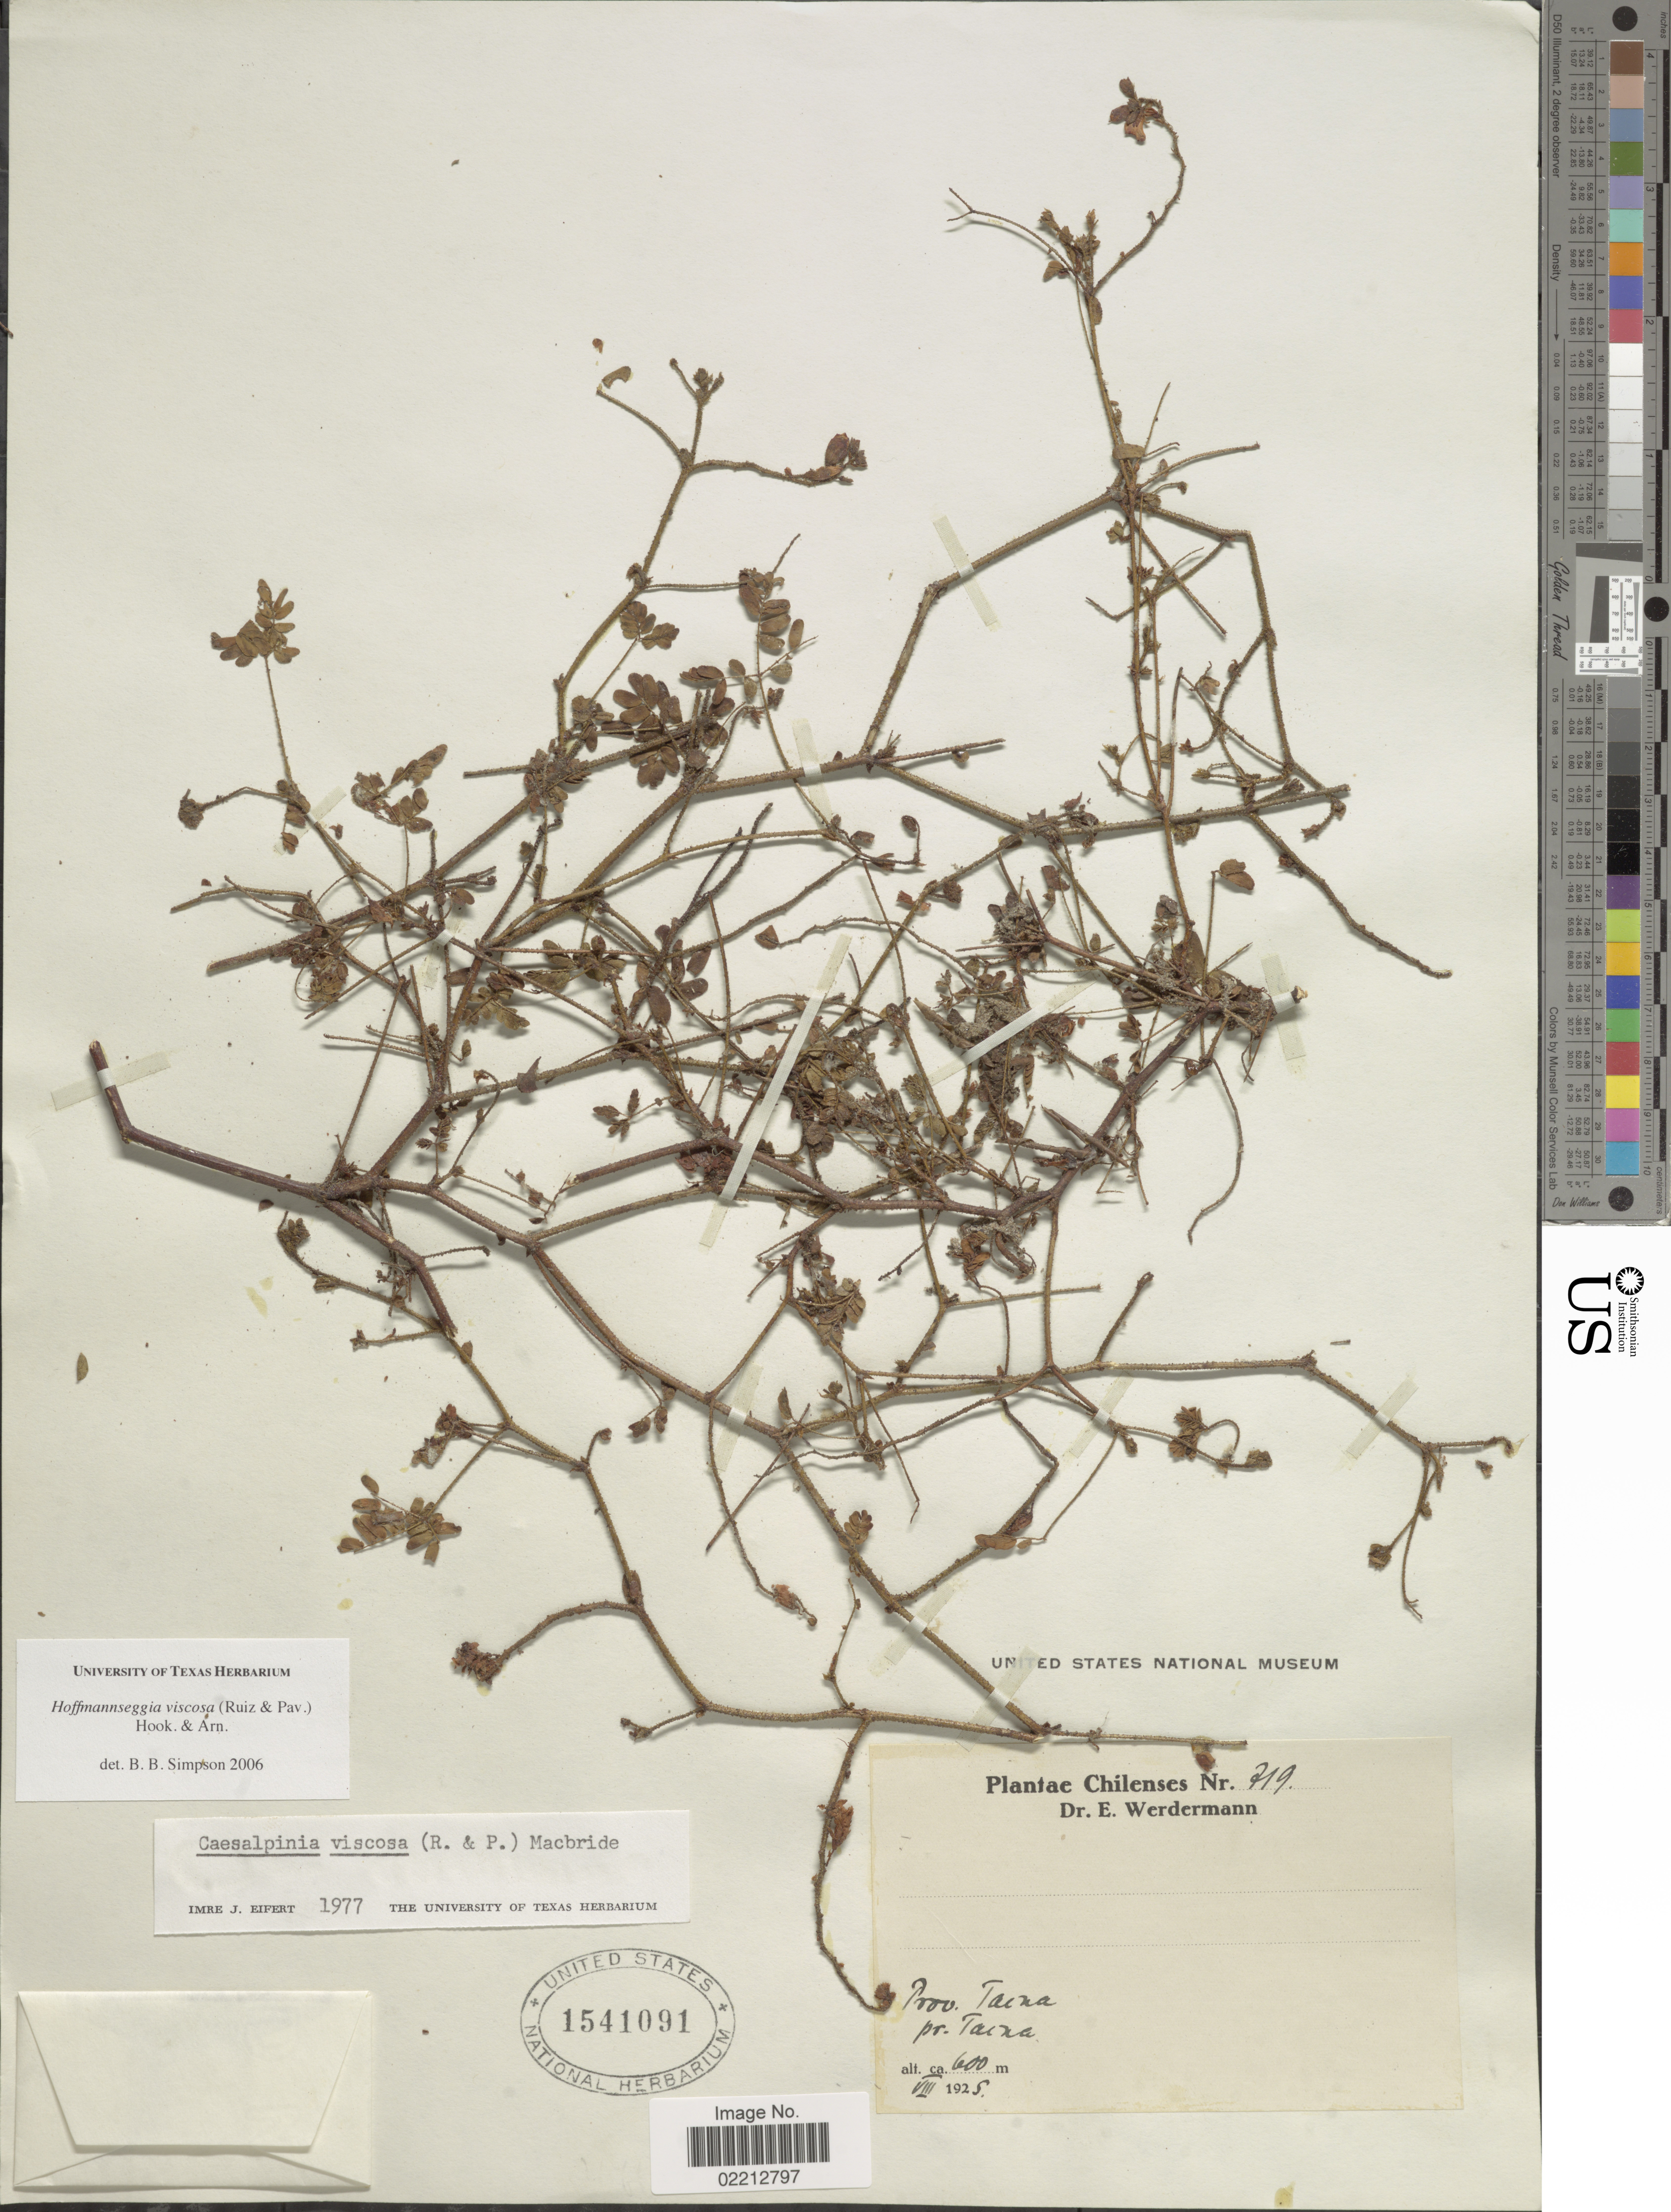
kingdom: Plantae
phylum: Tracheophyta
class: Magnoliopsida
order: Fabales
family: Fabaceae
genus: Hoffmannseggia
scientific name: Hoffmannseggia viscosa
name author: Hook. & Arn.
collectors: E. Werdermann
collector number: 719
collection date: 1925-08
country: Peru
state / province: Tacna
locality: Prov. Tacna, pr. Tacna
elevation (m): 600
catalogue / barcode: US 1541091